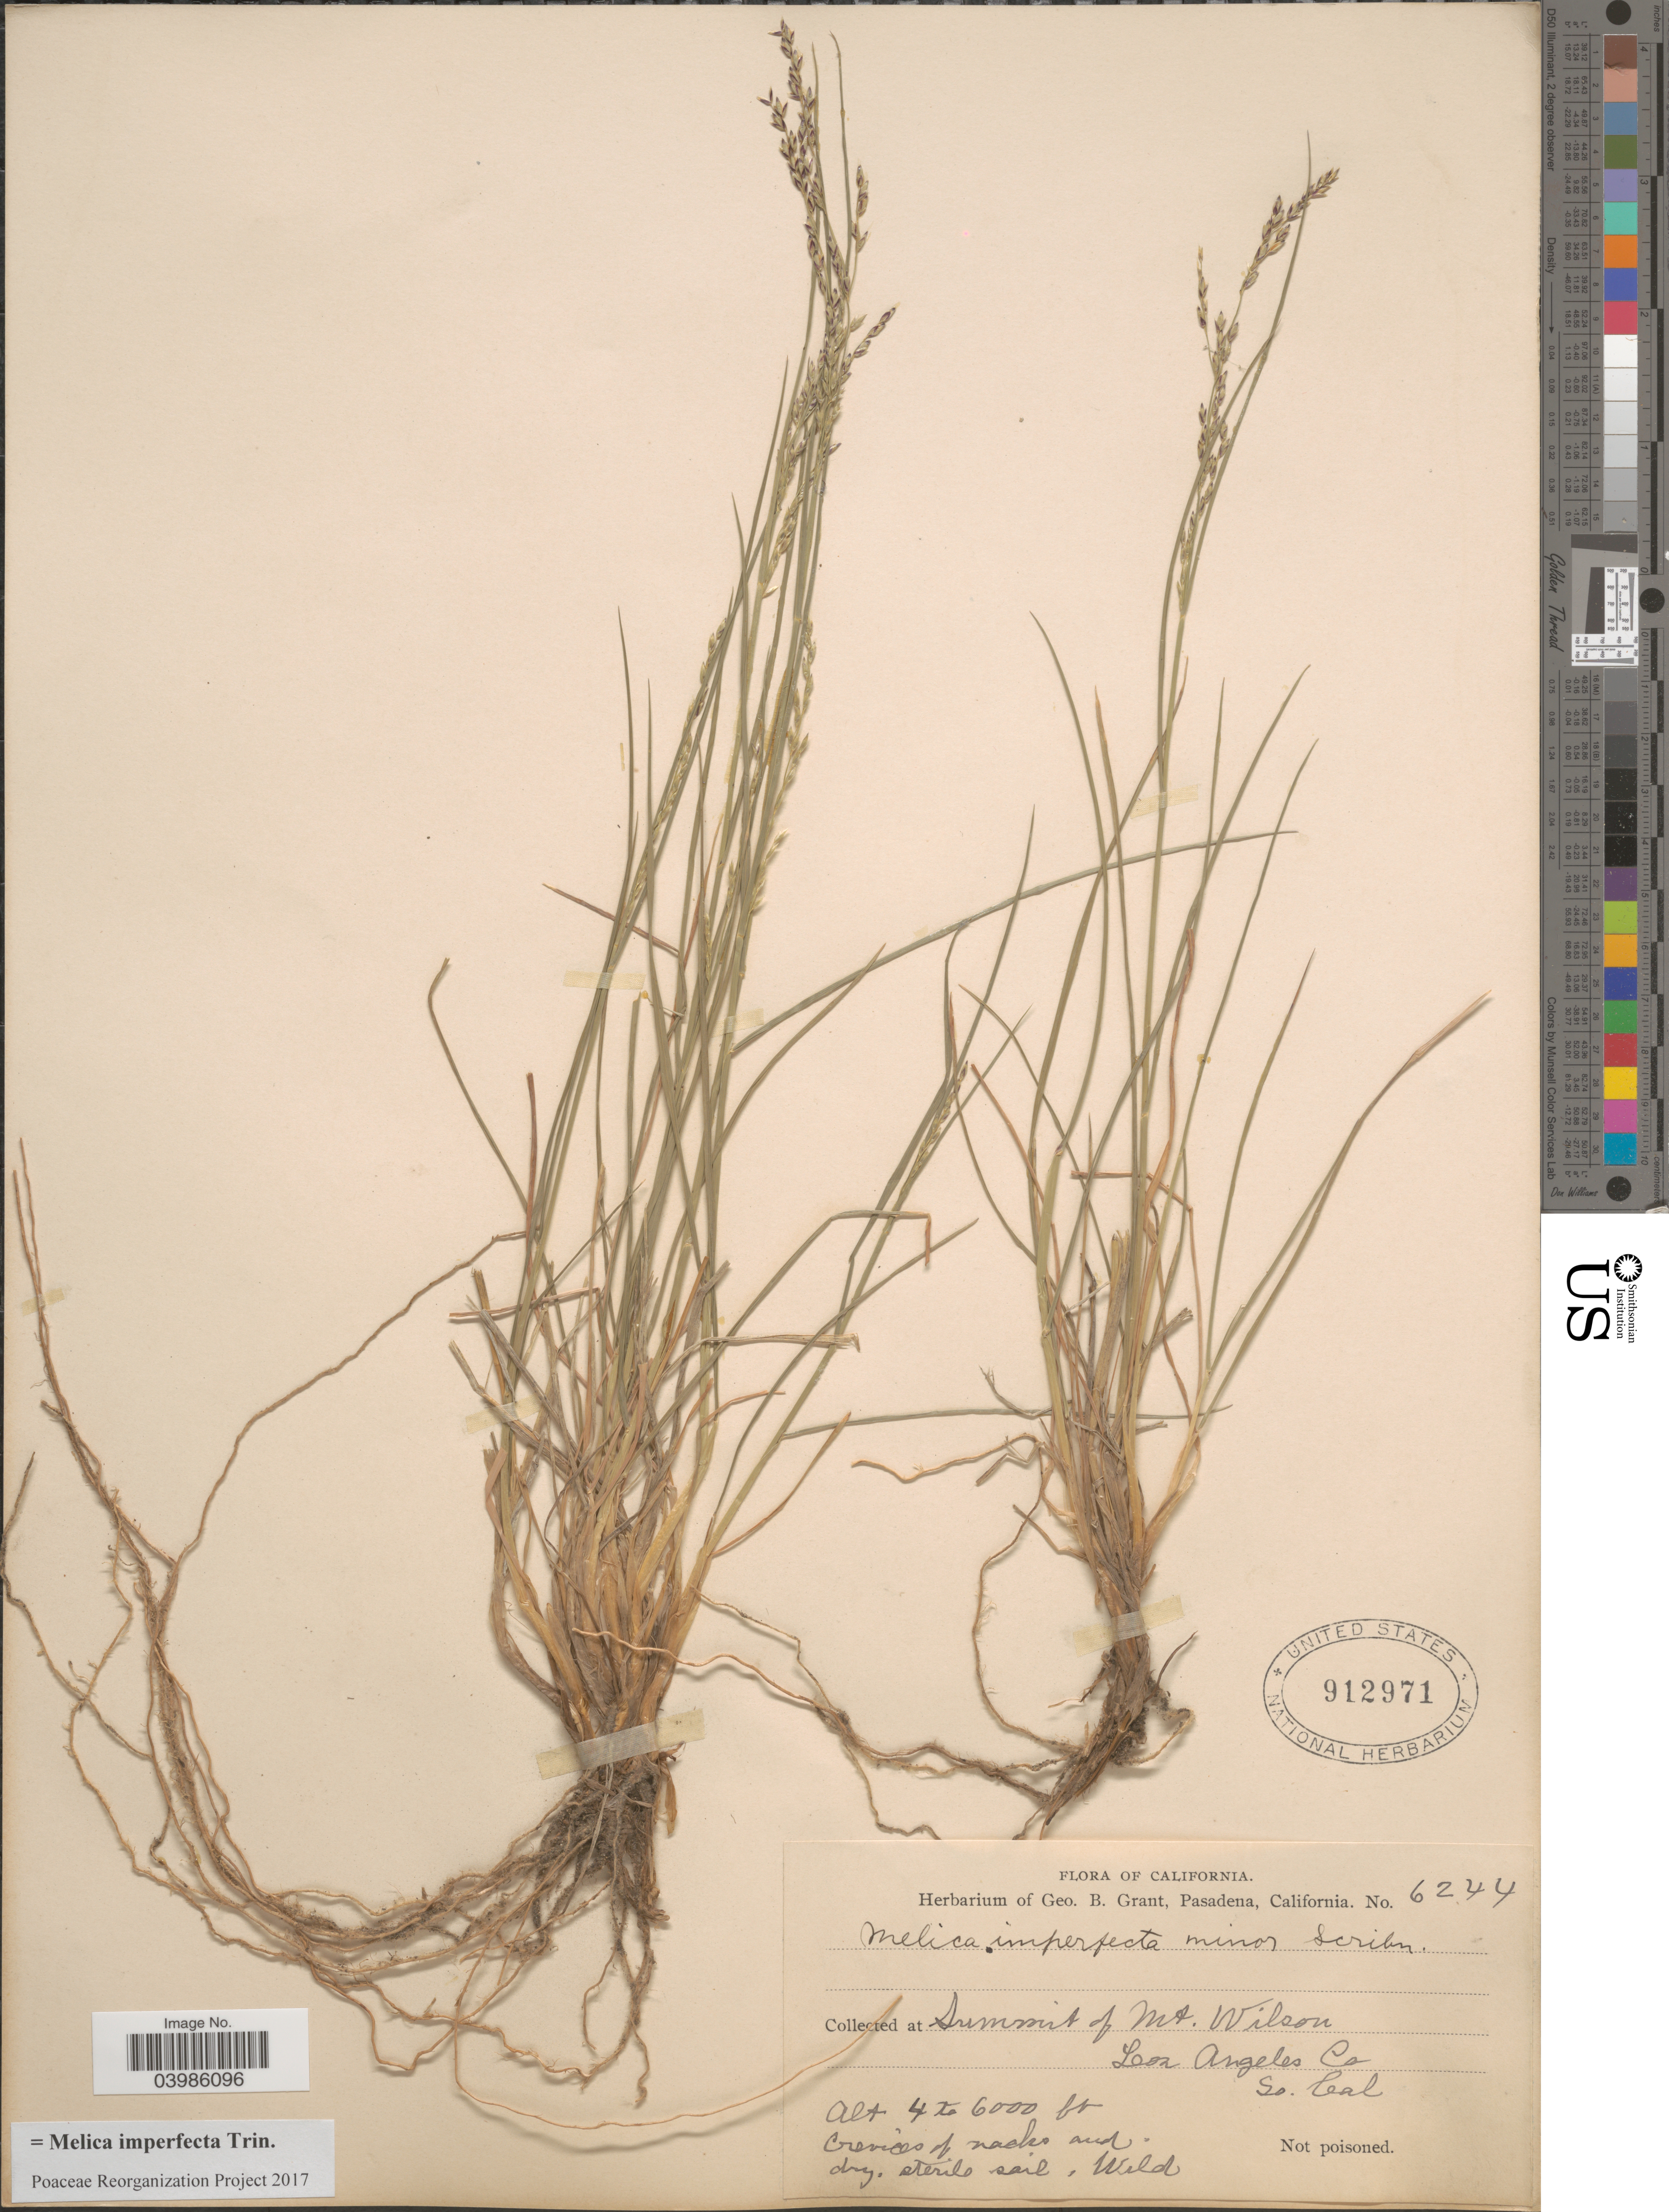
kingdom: Plantae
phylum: Tracheophyta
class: Liliopsida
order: Poales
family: Poaceae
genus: Melica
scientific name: Melica imperfecta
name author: Trin.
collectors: ex herb. Geo. B. Grant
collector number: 6244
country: United States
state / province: California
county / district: Los Angeles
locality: Summit of Mt. Wilson. Los Angeles Co. So. Cal.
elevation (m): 1219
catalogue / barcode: US 912971